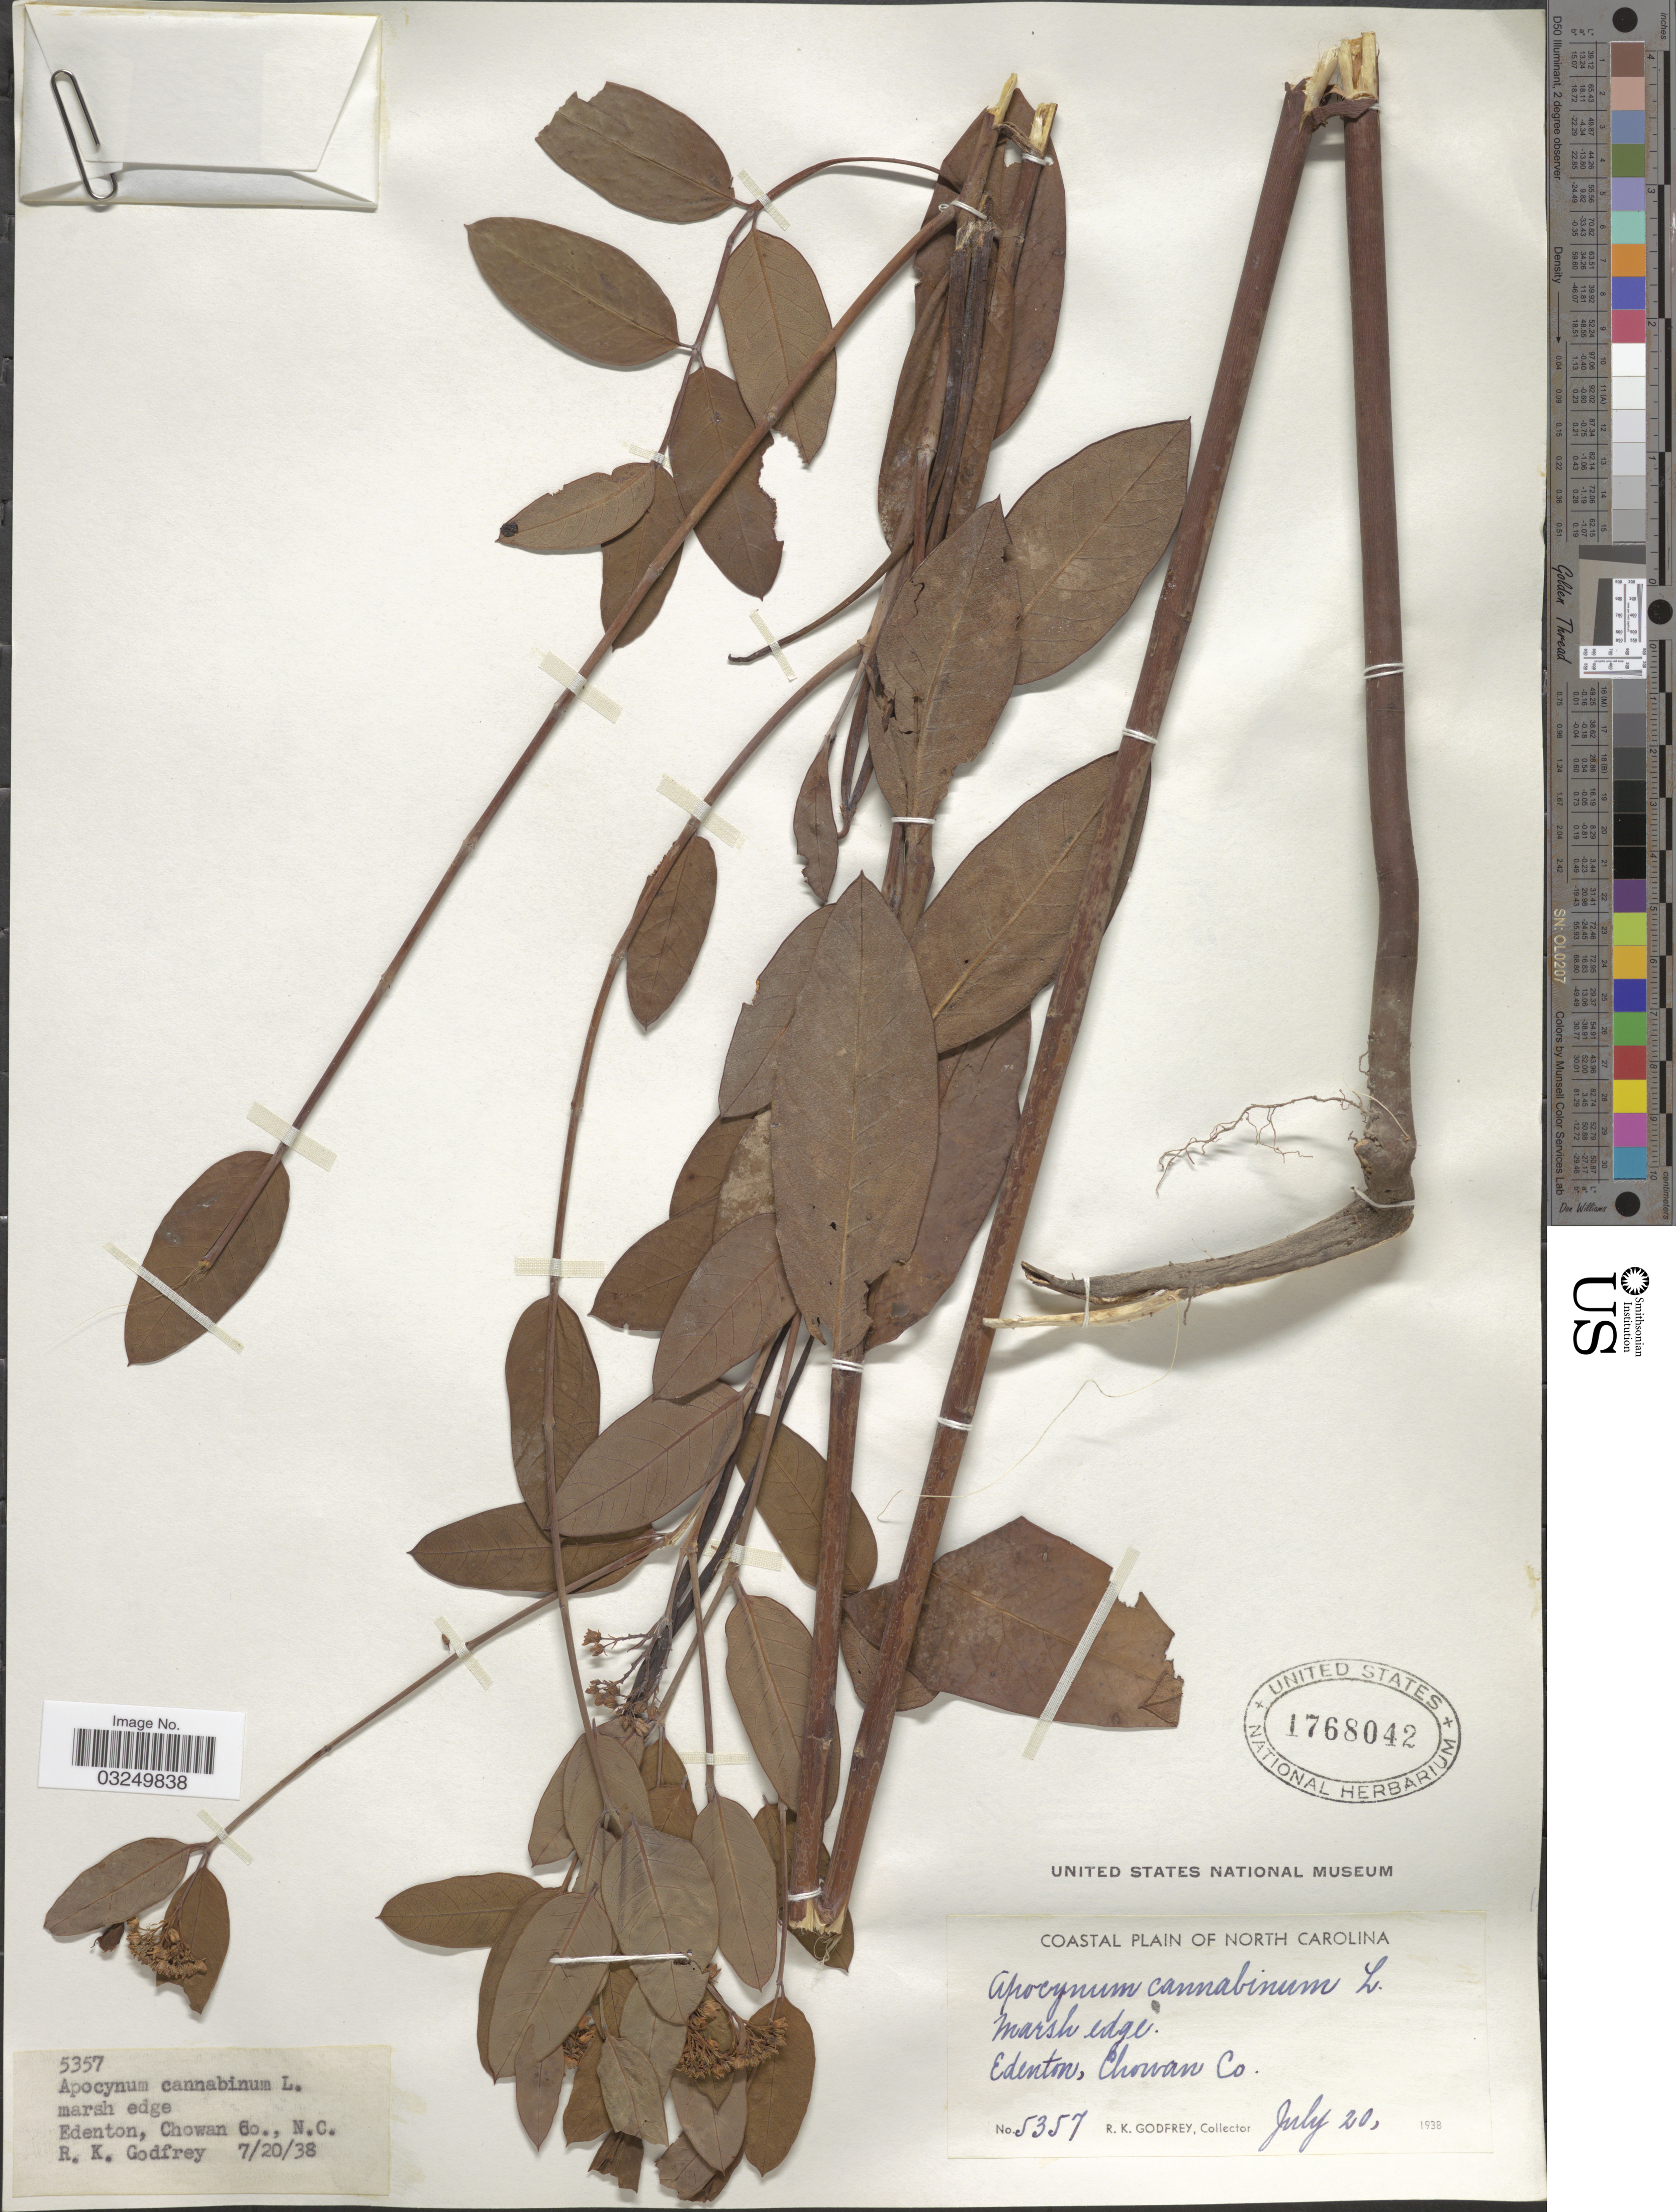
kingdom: Plantae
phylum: Tracheophyta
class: Magnoliopsida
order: Gentianales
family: Apocynaceae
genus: Apocynum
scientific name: Apocynum cannabinum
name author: L.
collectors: R. K. Godfrey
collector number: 5357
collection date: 1938-07-20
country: United States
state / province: North Carolina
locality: Coastal Plain of North Carolina. Edenton, Chowan Co.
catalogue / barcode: US 1768042